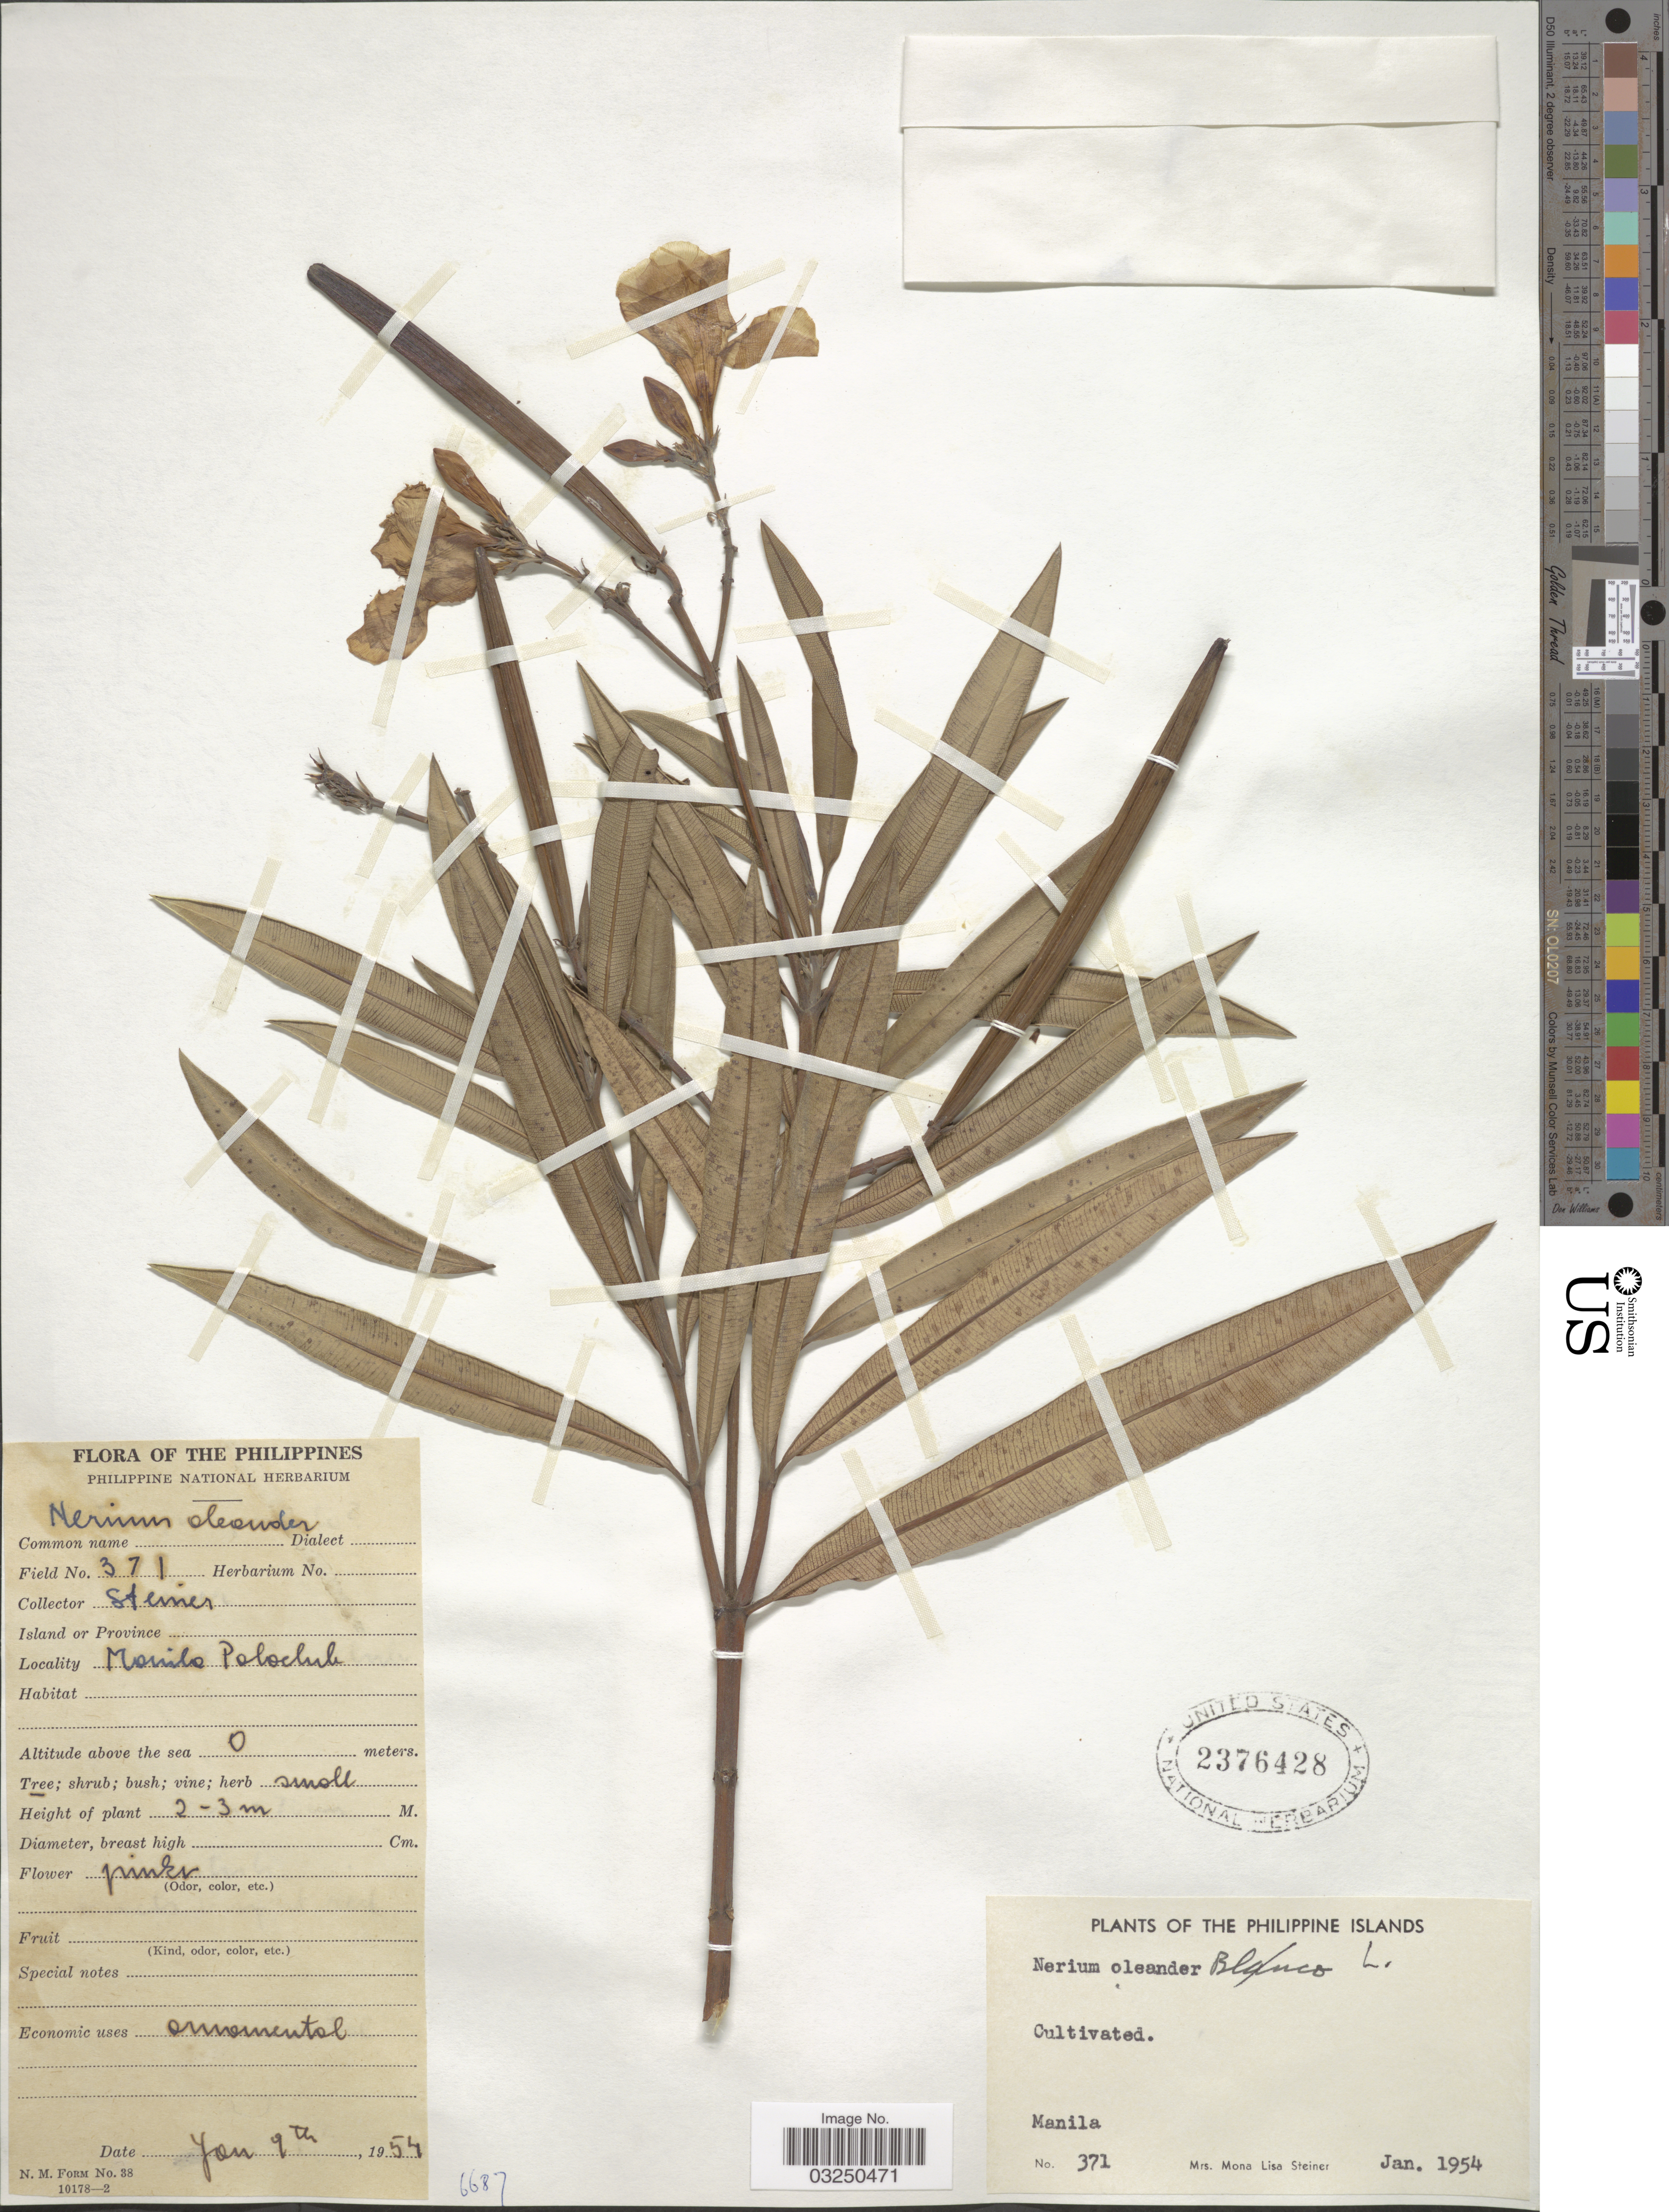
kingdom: Plantae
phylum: Tracheophyta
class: Magnoliopsida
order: Gentianales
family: Apocynaceae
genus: Nerium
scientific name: Nerium oleander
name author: L.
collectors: M. Steiner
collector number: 371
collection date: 1954-01-09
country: Philippines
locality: Manila. Polochile .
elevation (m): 0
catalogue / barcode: US 2376428